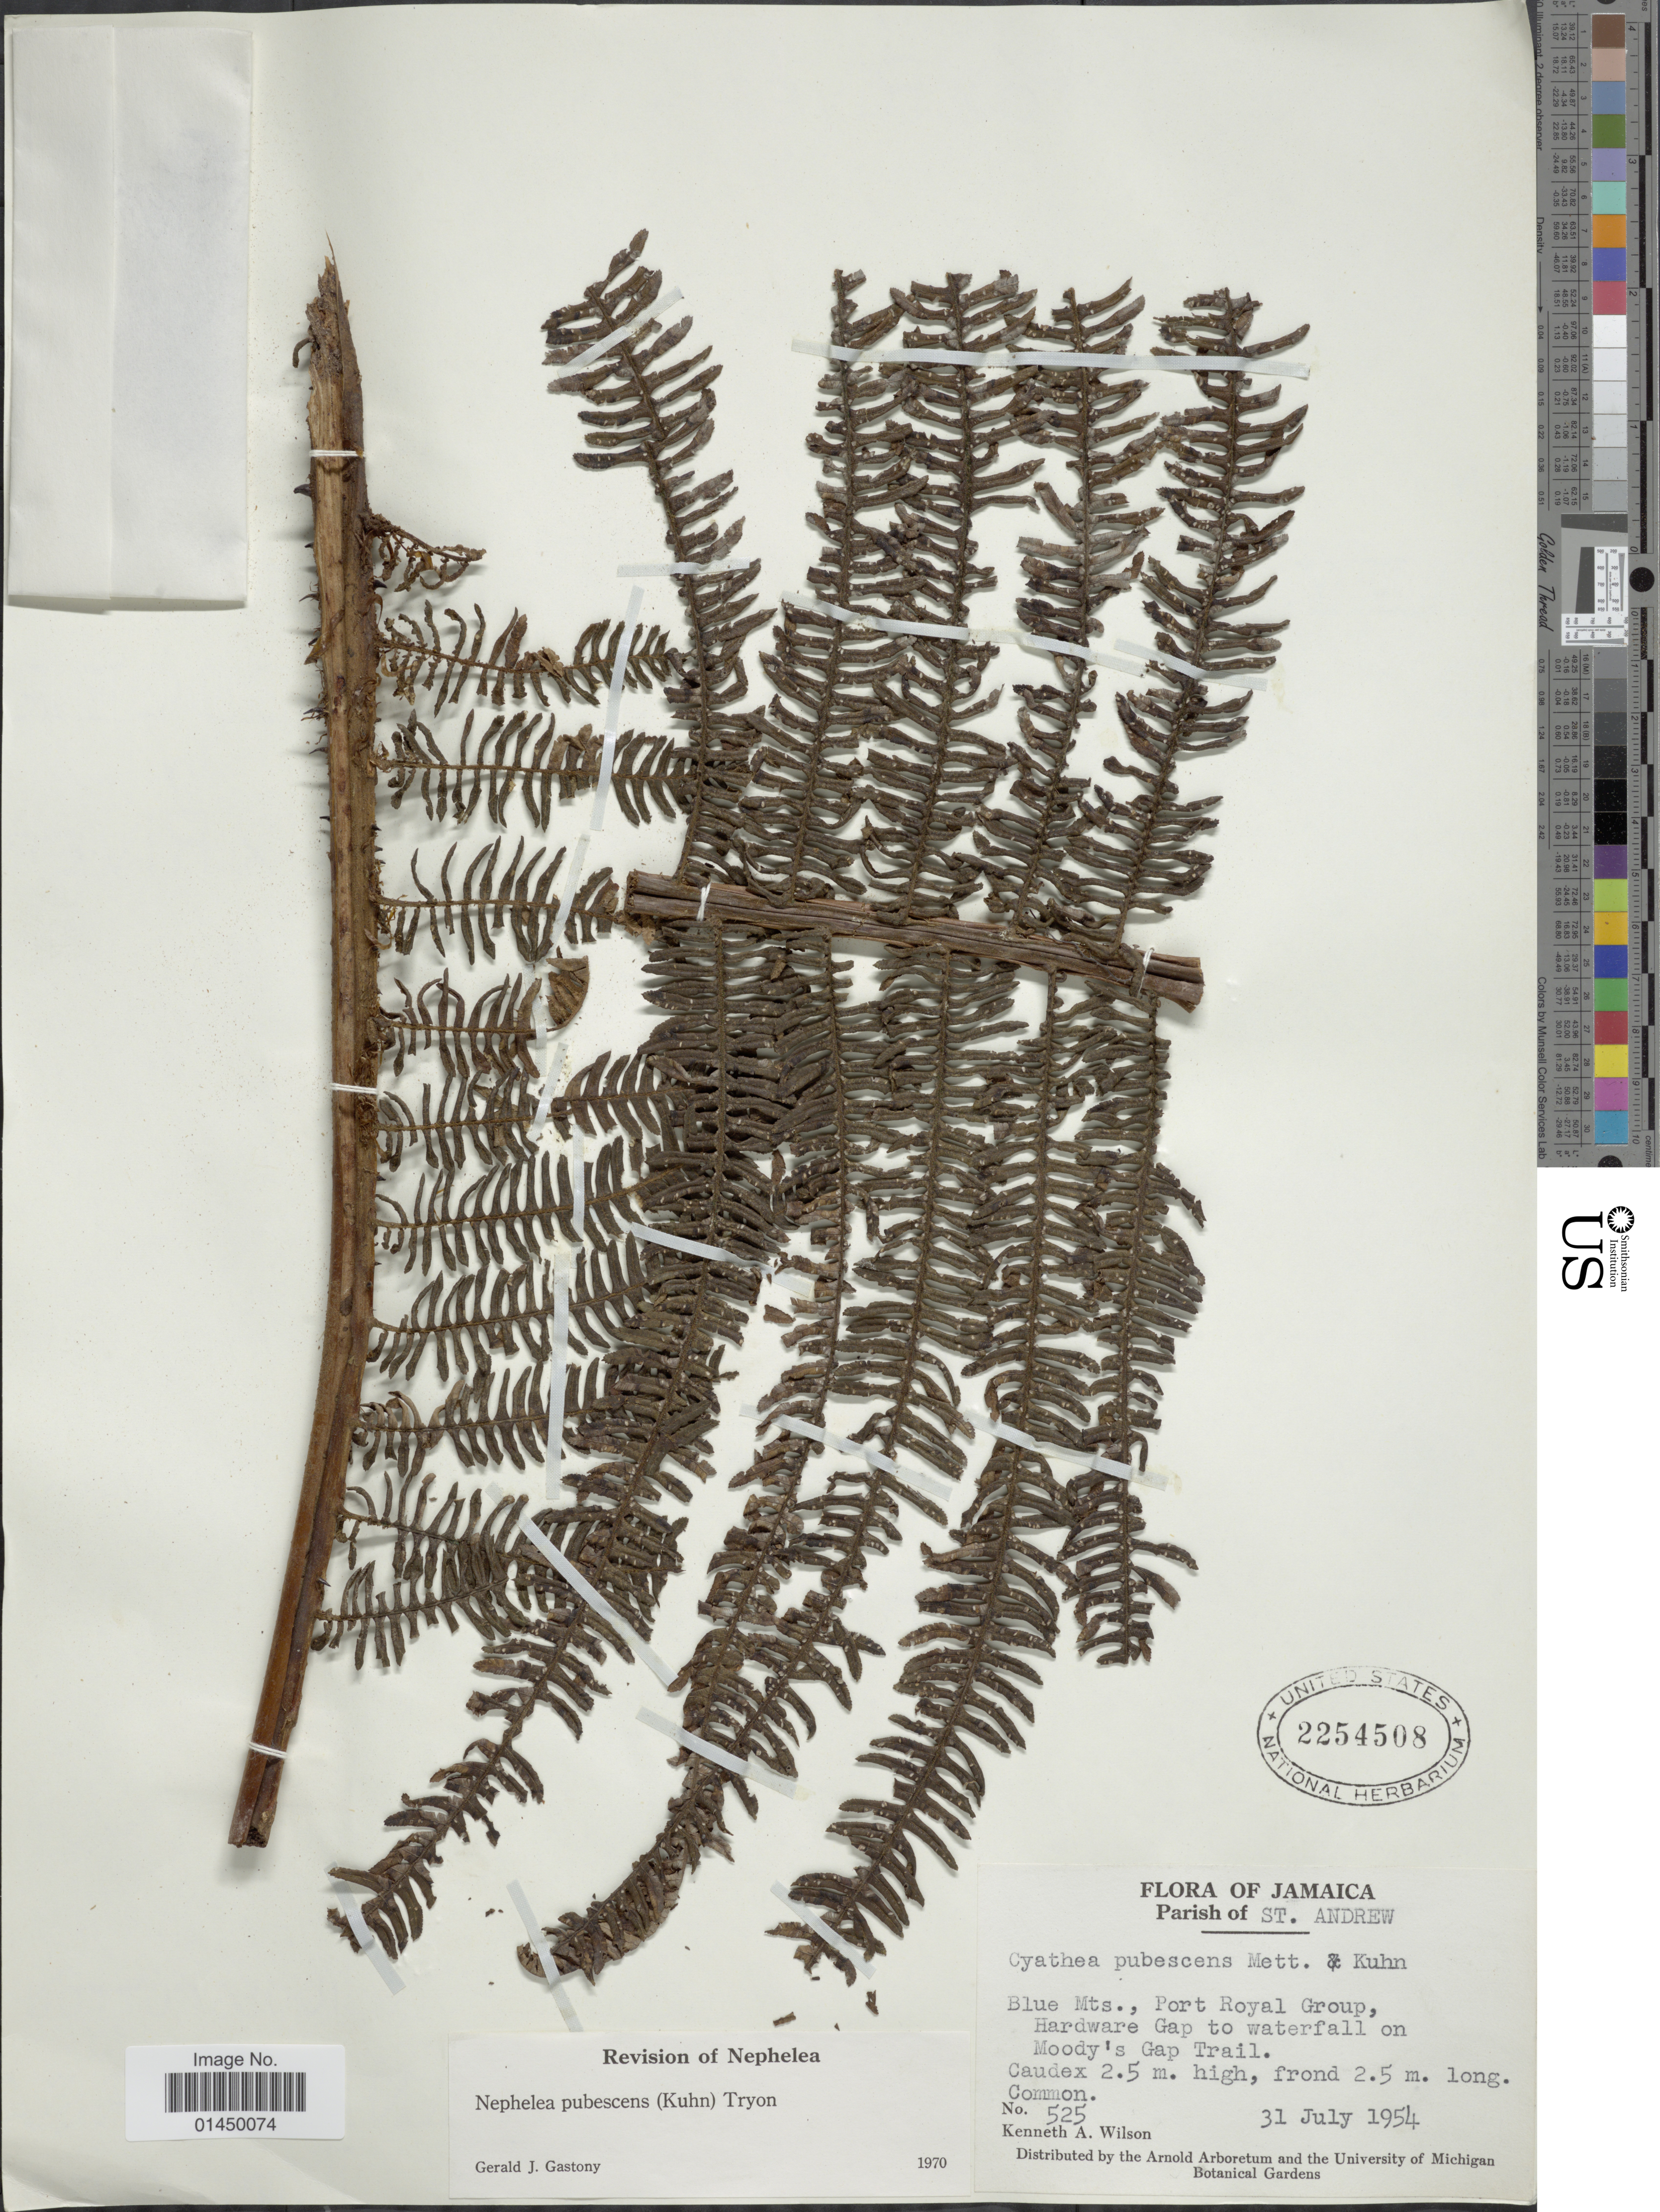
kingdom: Plantae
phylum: Tracheophyta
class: Polypodiopsida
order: Cyatheales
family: Cyatheaceae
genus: Cyathea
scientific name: Cyathea bipinnatifida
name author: (Baker) Domin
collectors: K. A. Wilson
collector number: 525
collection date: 1954-07-31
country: Jamaica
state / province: Saint Andrew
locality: Parish of St. Andrew, Blue Mts., Port Royal Group, Hardware Gap to waterfall on Moody's Gap Trail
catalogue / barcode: US 2254508